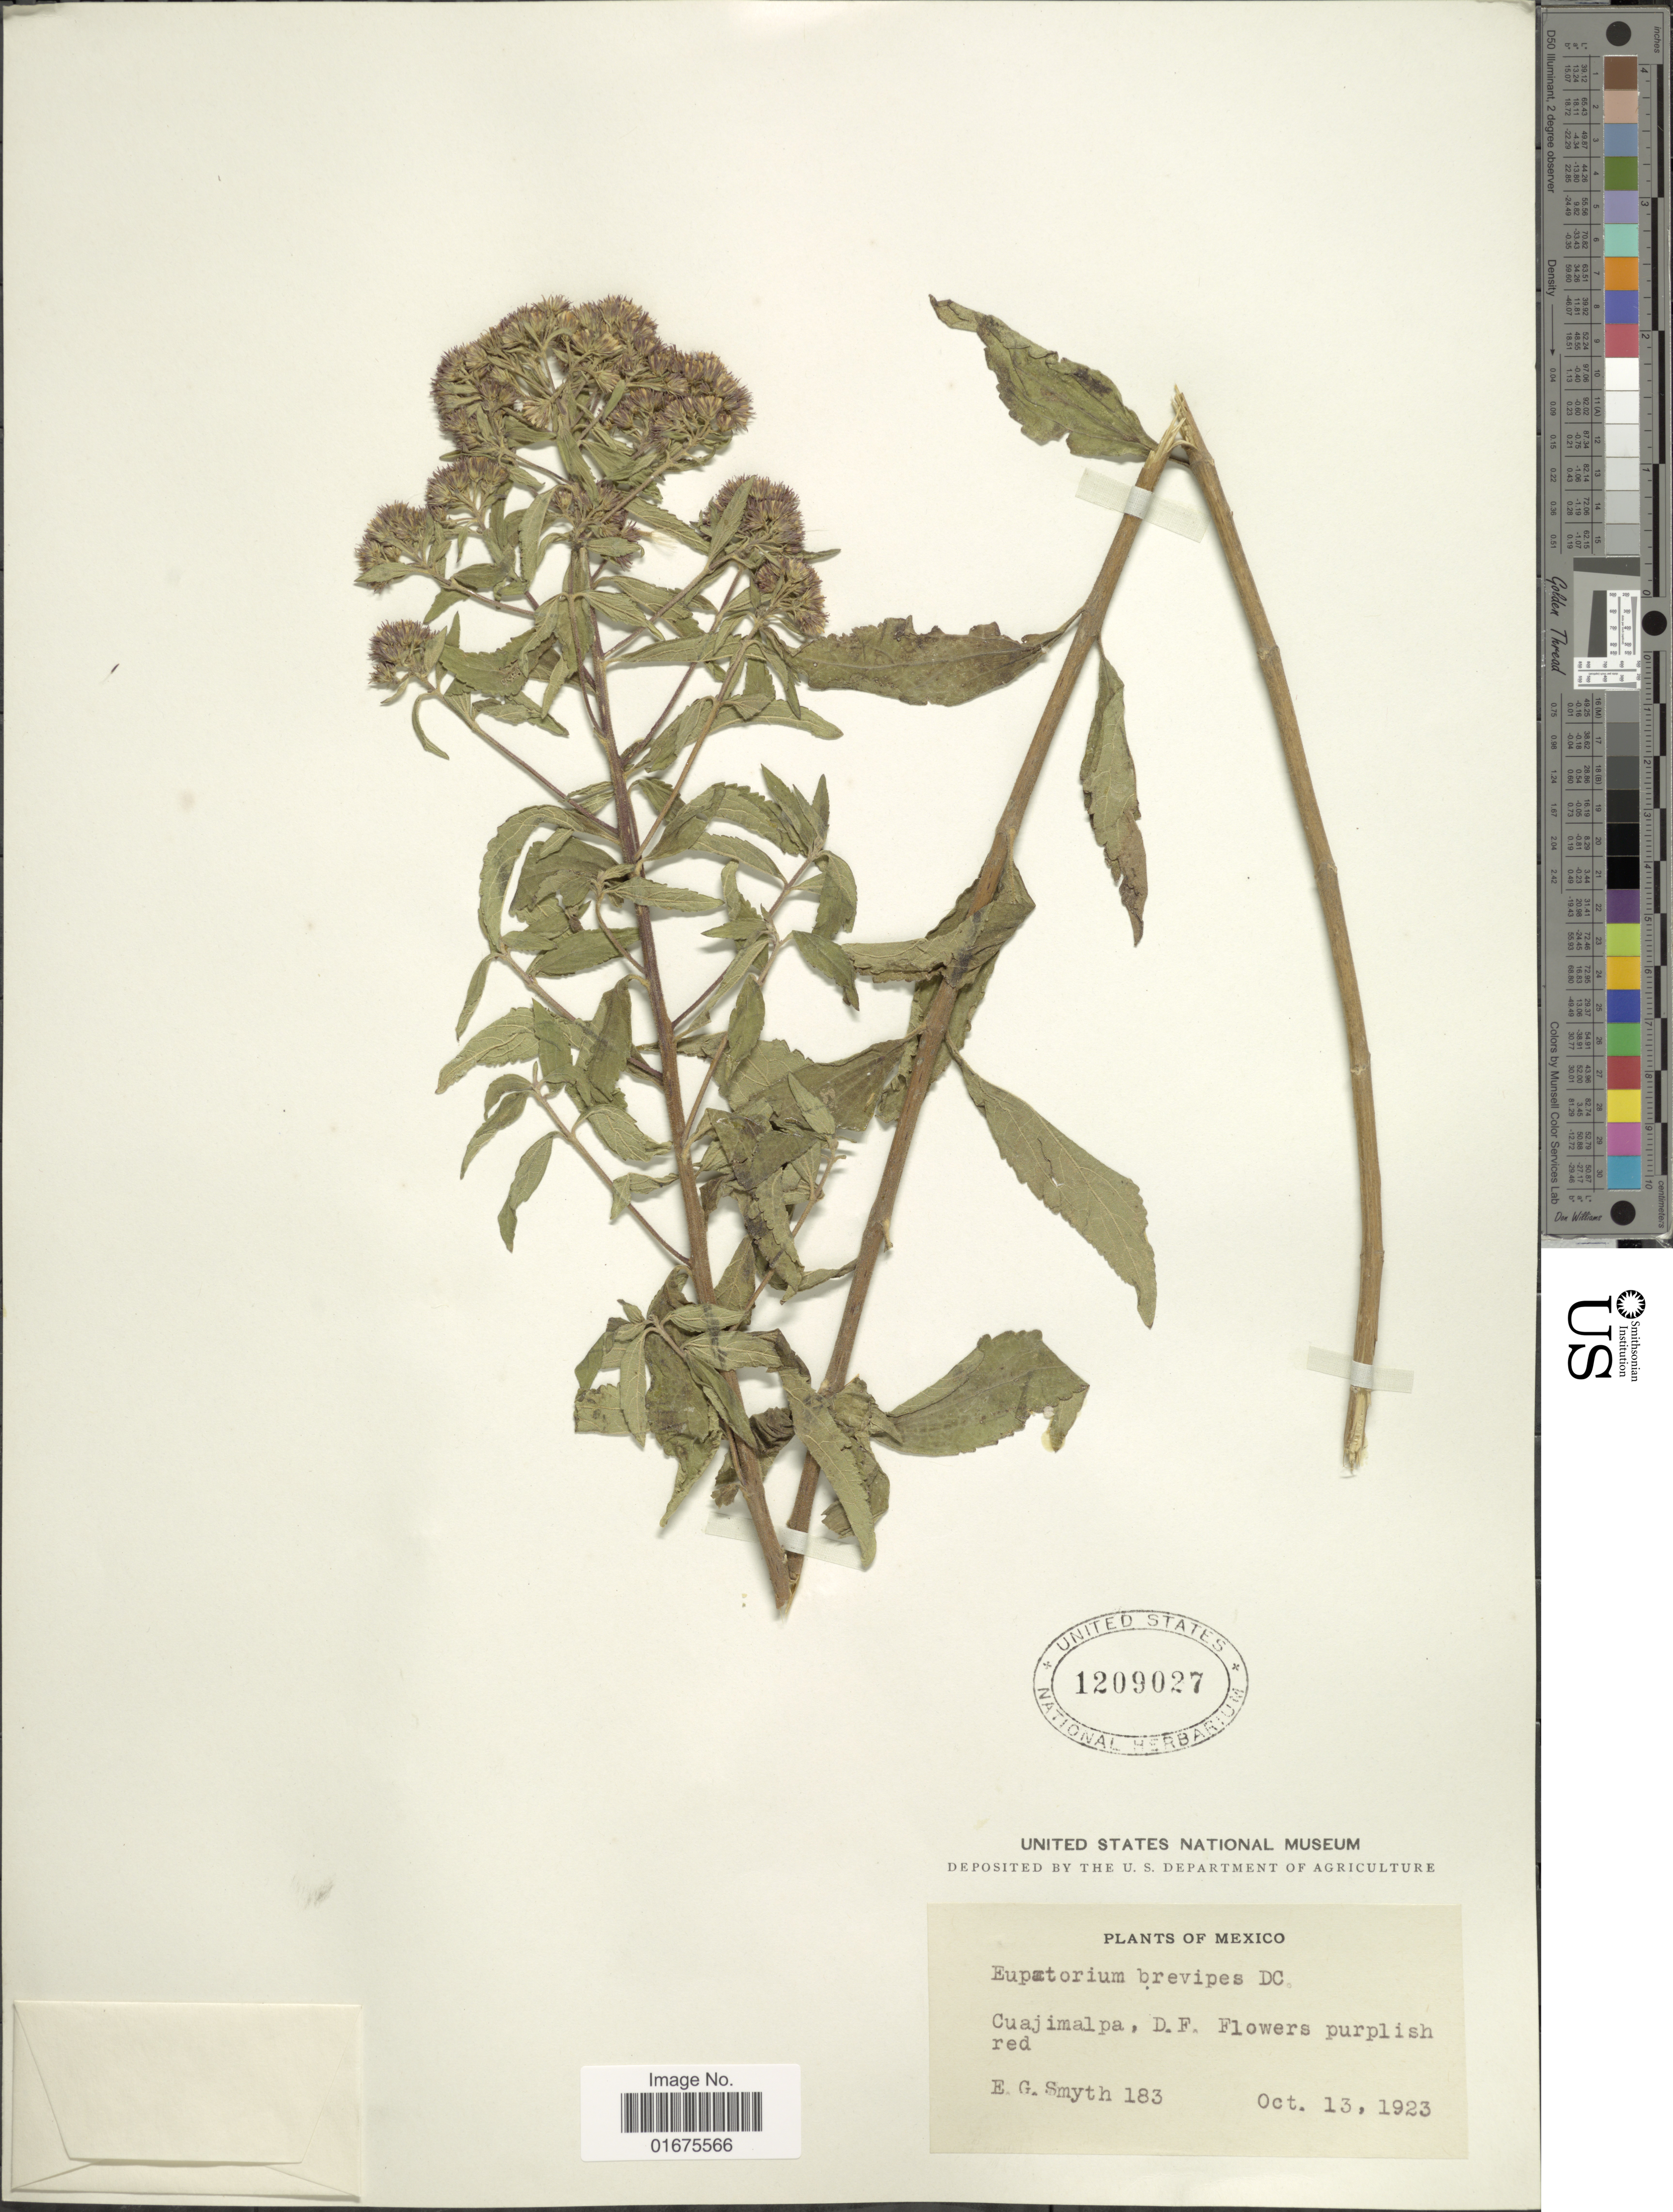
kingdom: Plantae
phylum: Tracheophyta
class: Magnoliopsida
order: Asterales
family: Asteraceae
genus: Ageratina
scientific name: Ageratina brevipes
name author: (DC.) R.M. King & H. Rob.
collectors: E. Smyth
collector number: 183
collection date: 1923-10-13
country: Mexico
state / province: Distrito Federal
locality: Cuajimalpa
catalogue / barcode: US 1209027